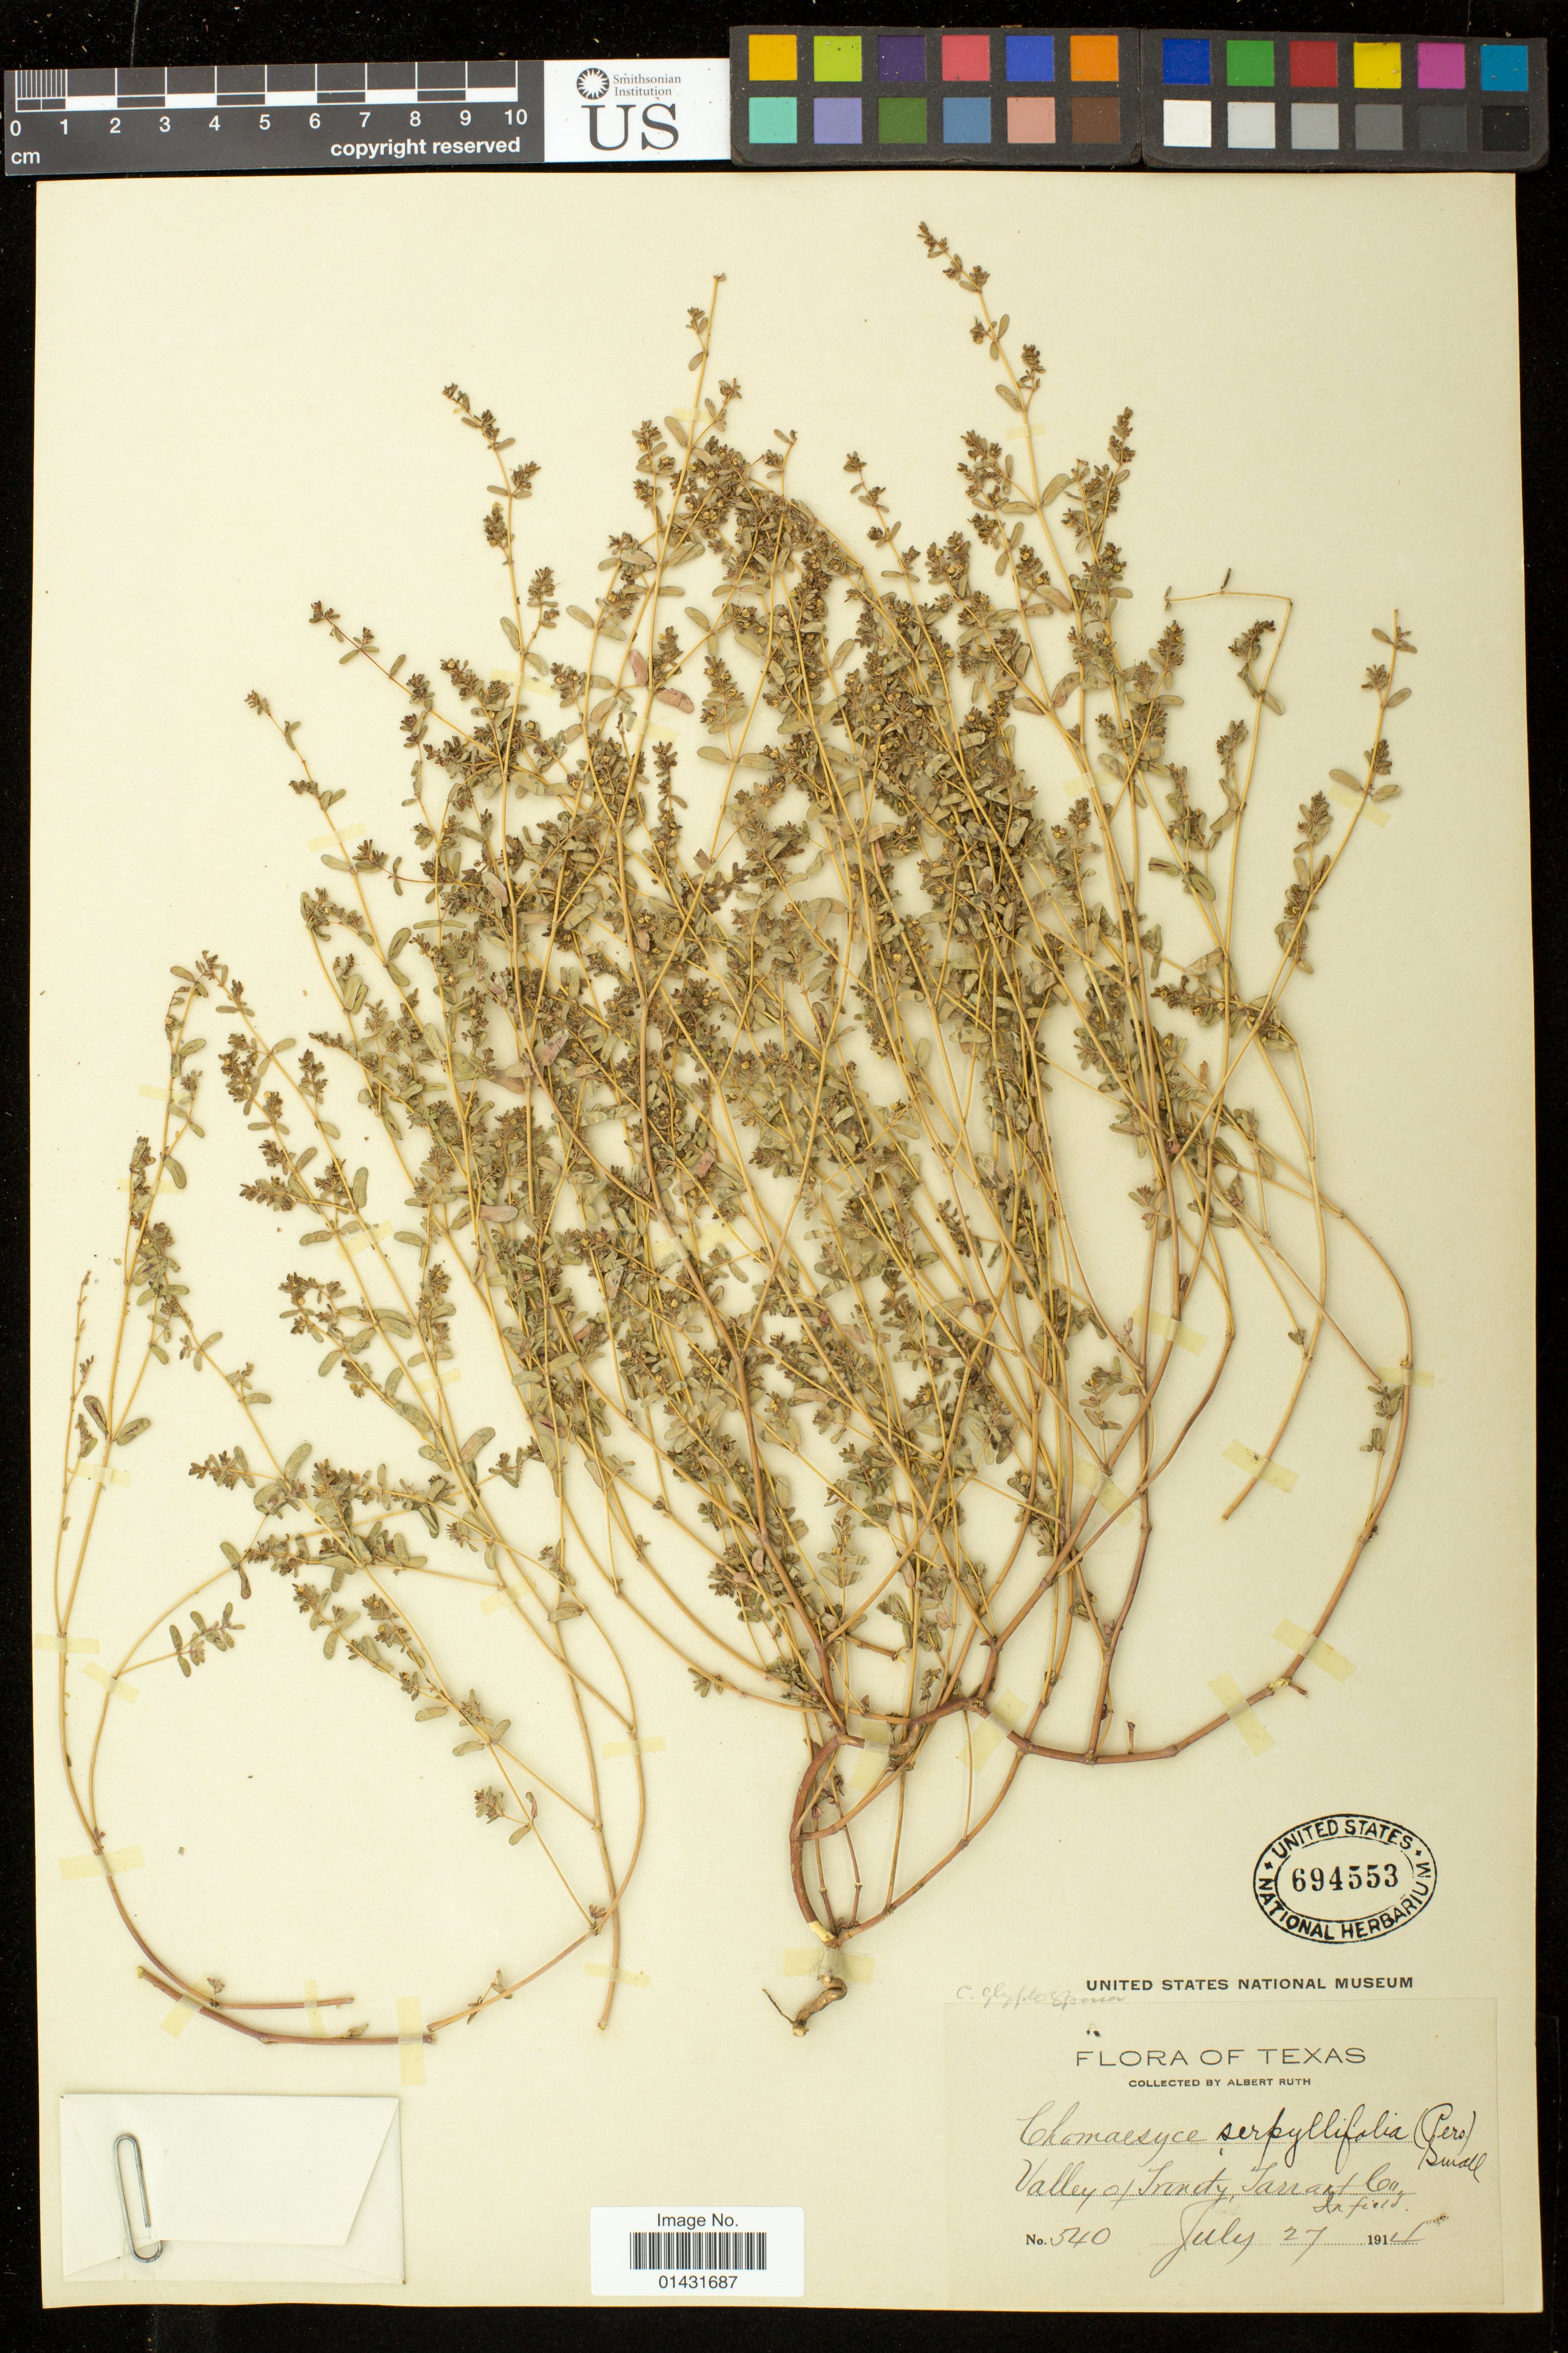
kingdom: Plantae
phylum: Tracheophyta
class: Magnoliopsida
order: Malpighiales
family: Euphorbiaceae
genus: Euphorbia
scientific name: Euphorbia glyptosperma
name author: Engelm.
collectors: A. Ruth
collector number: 540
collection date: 1914-07-27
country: United States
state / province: Texas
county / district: Tarrant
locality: Valley of Trinity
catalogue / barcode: US 694553